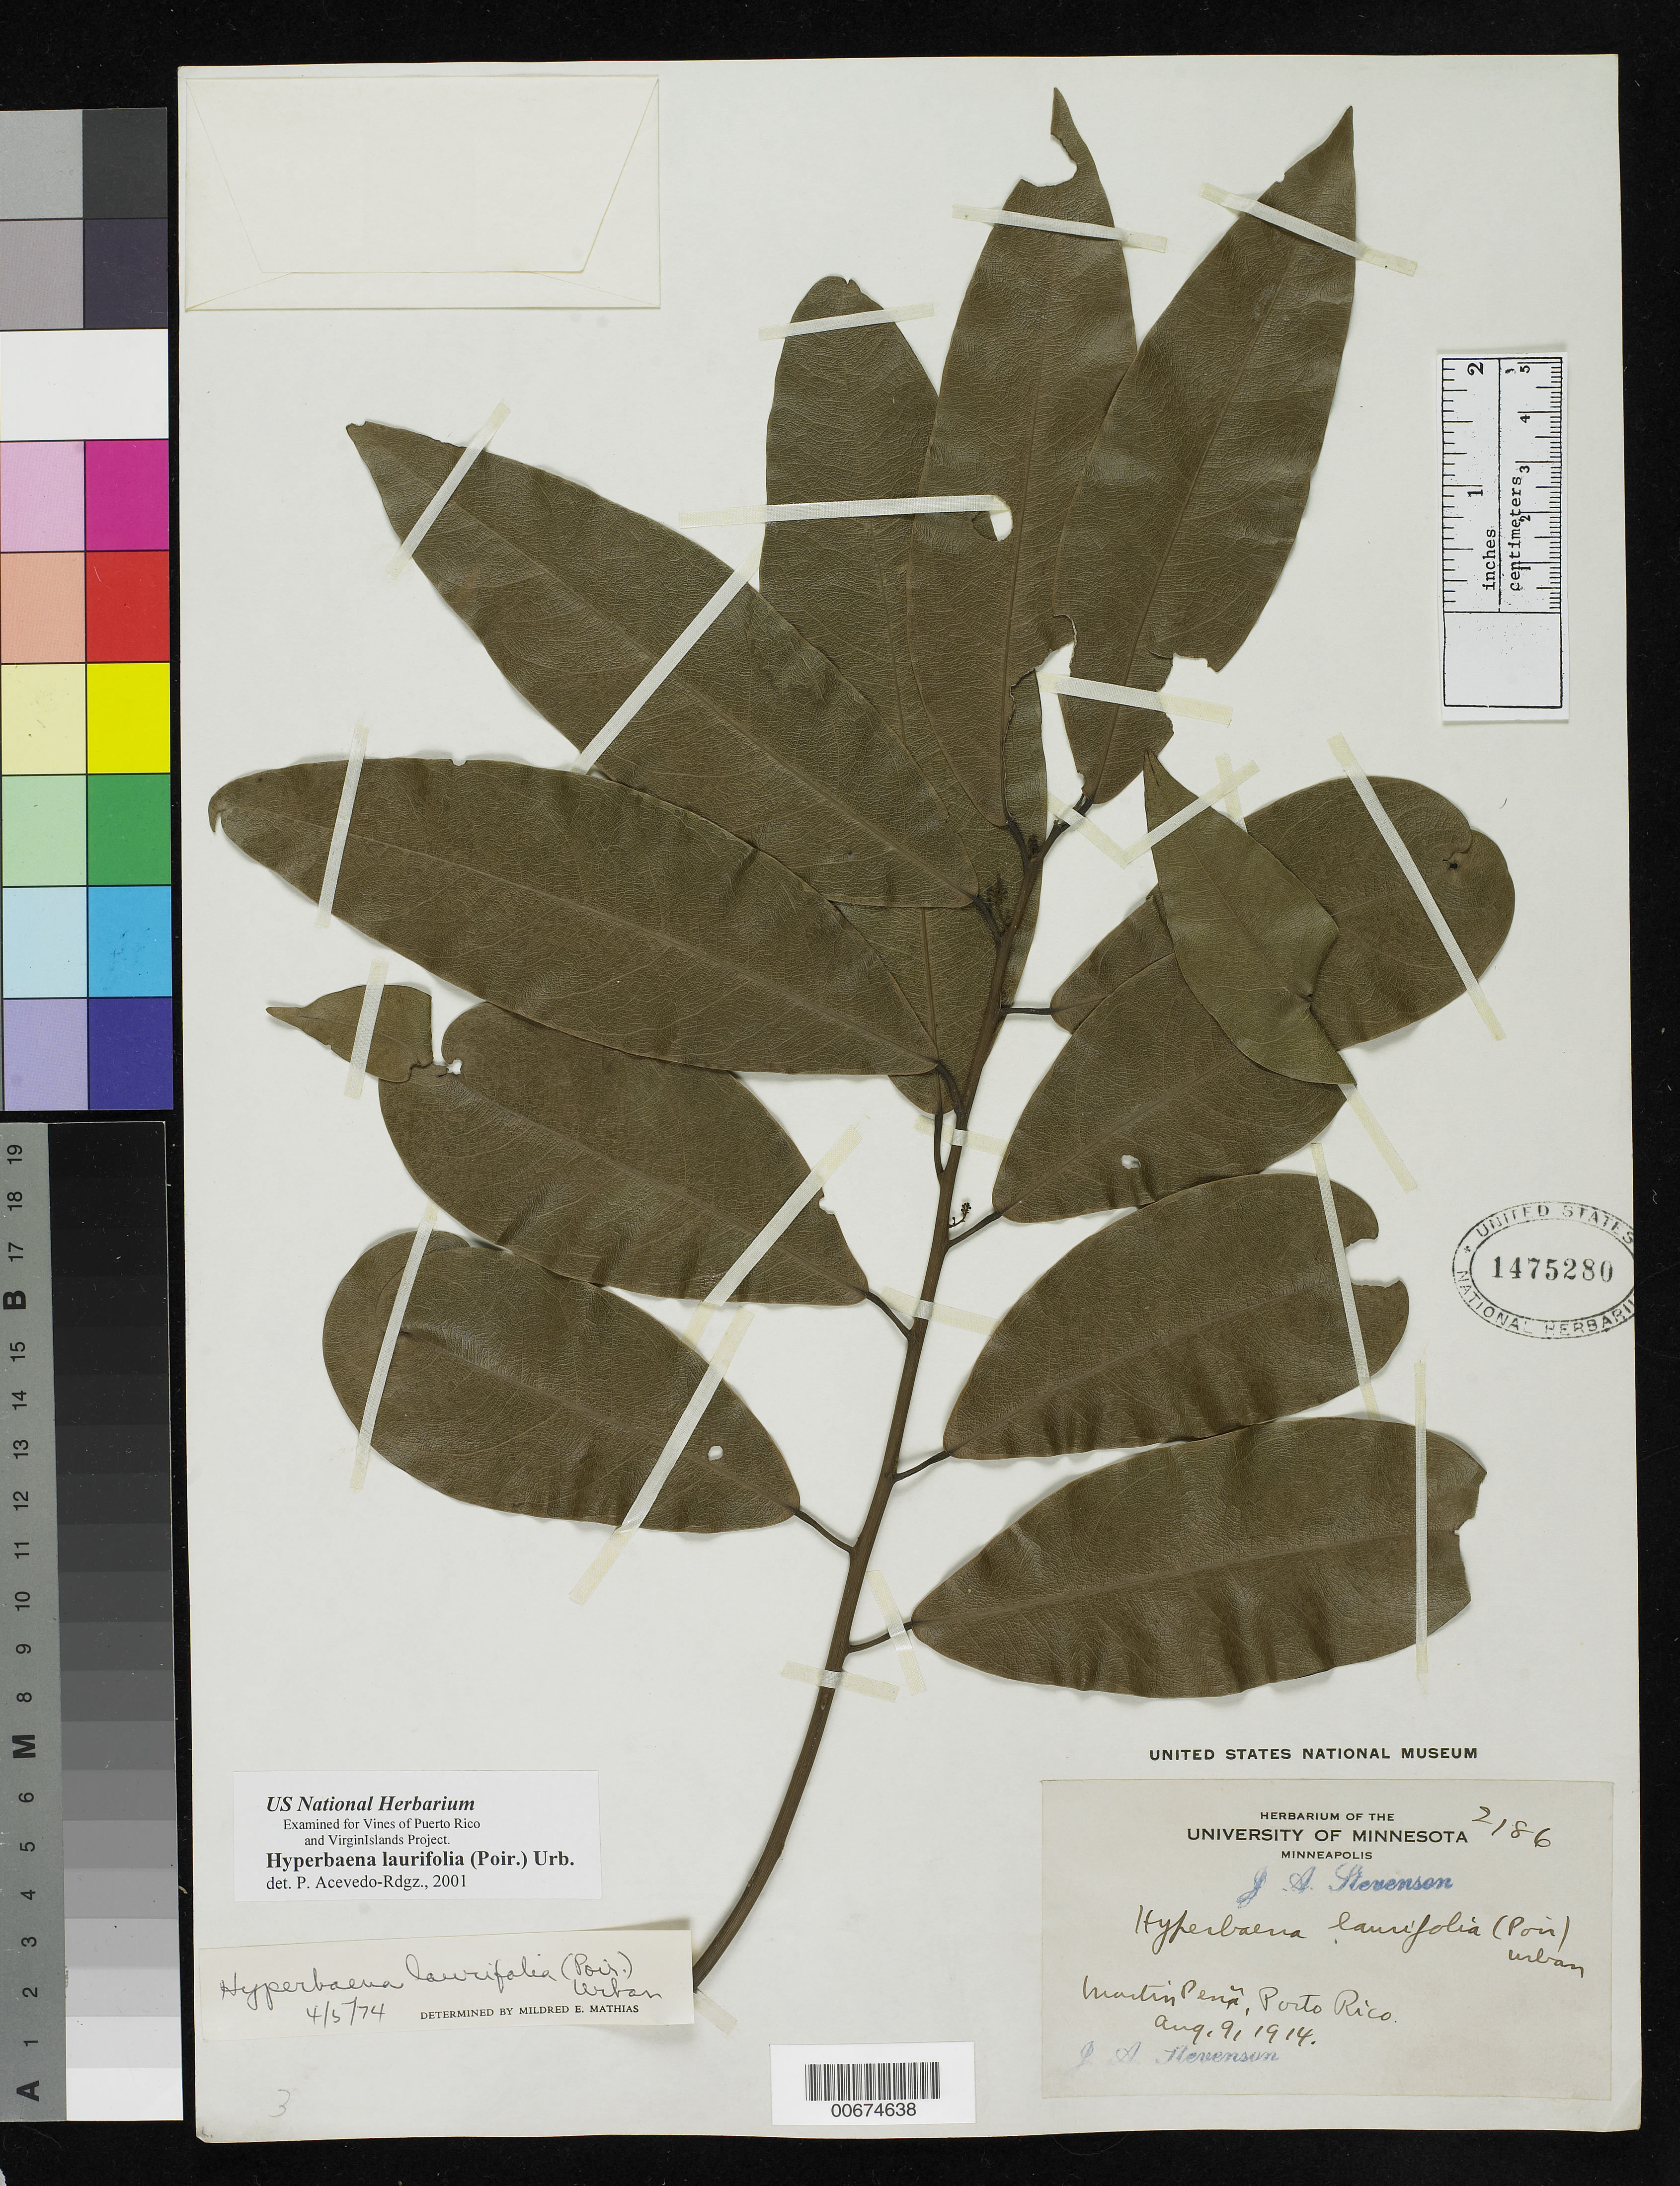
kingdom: Plantae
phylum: Tracheophyta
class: Magnoliopsida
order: Ranunculales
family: Menispermaceae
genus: Hyperbaena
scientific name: Hyperbaena laurifolia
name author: (Poir.) Urb.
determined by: Acevedo-Rodríguez, P., (BOT), Smithsonian Institution - National Museum of Natural History (UNITED STATES)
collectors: J. Stevenson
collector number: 2186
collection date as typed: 09 Aug 1914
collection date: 1914-08-09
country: Puerto Rico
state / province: San Juan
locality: Martin Peña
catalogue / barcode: US 1475280